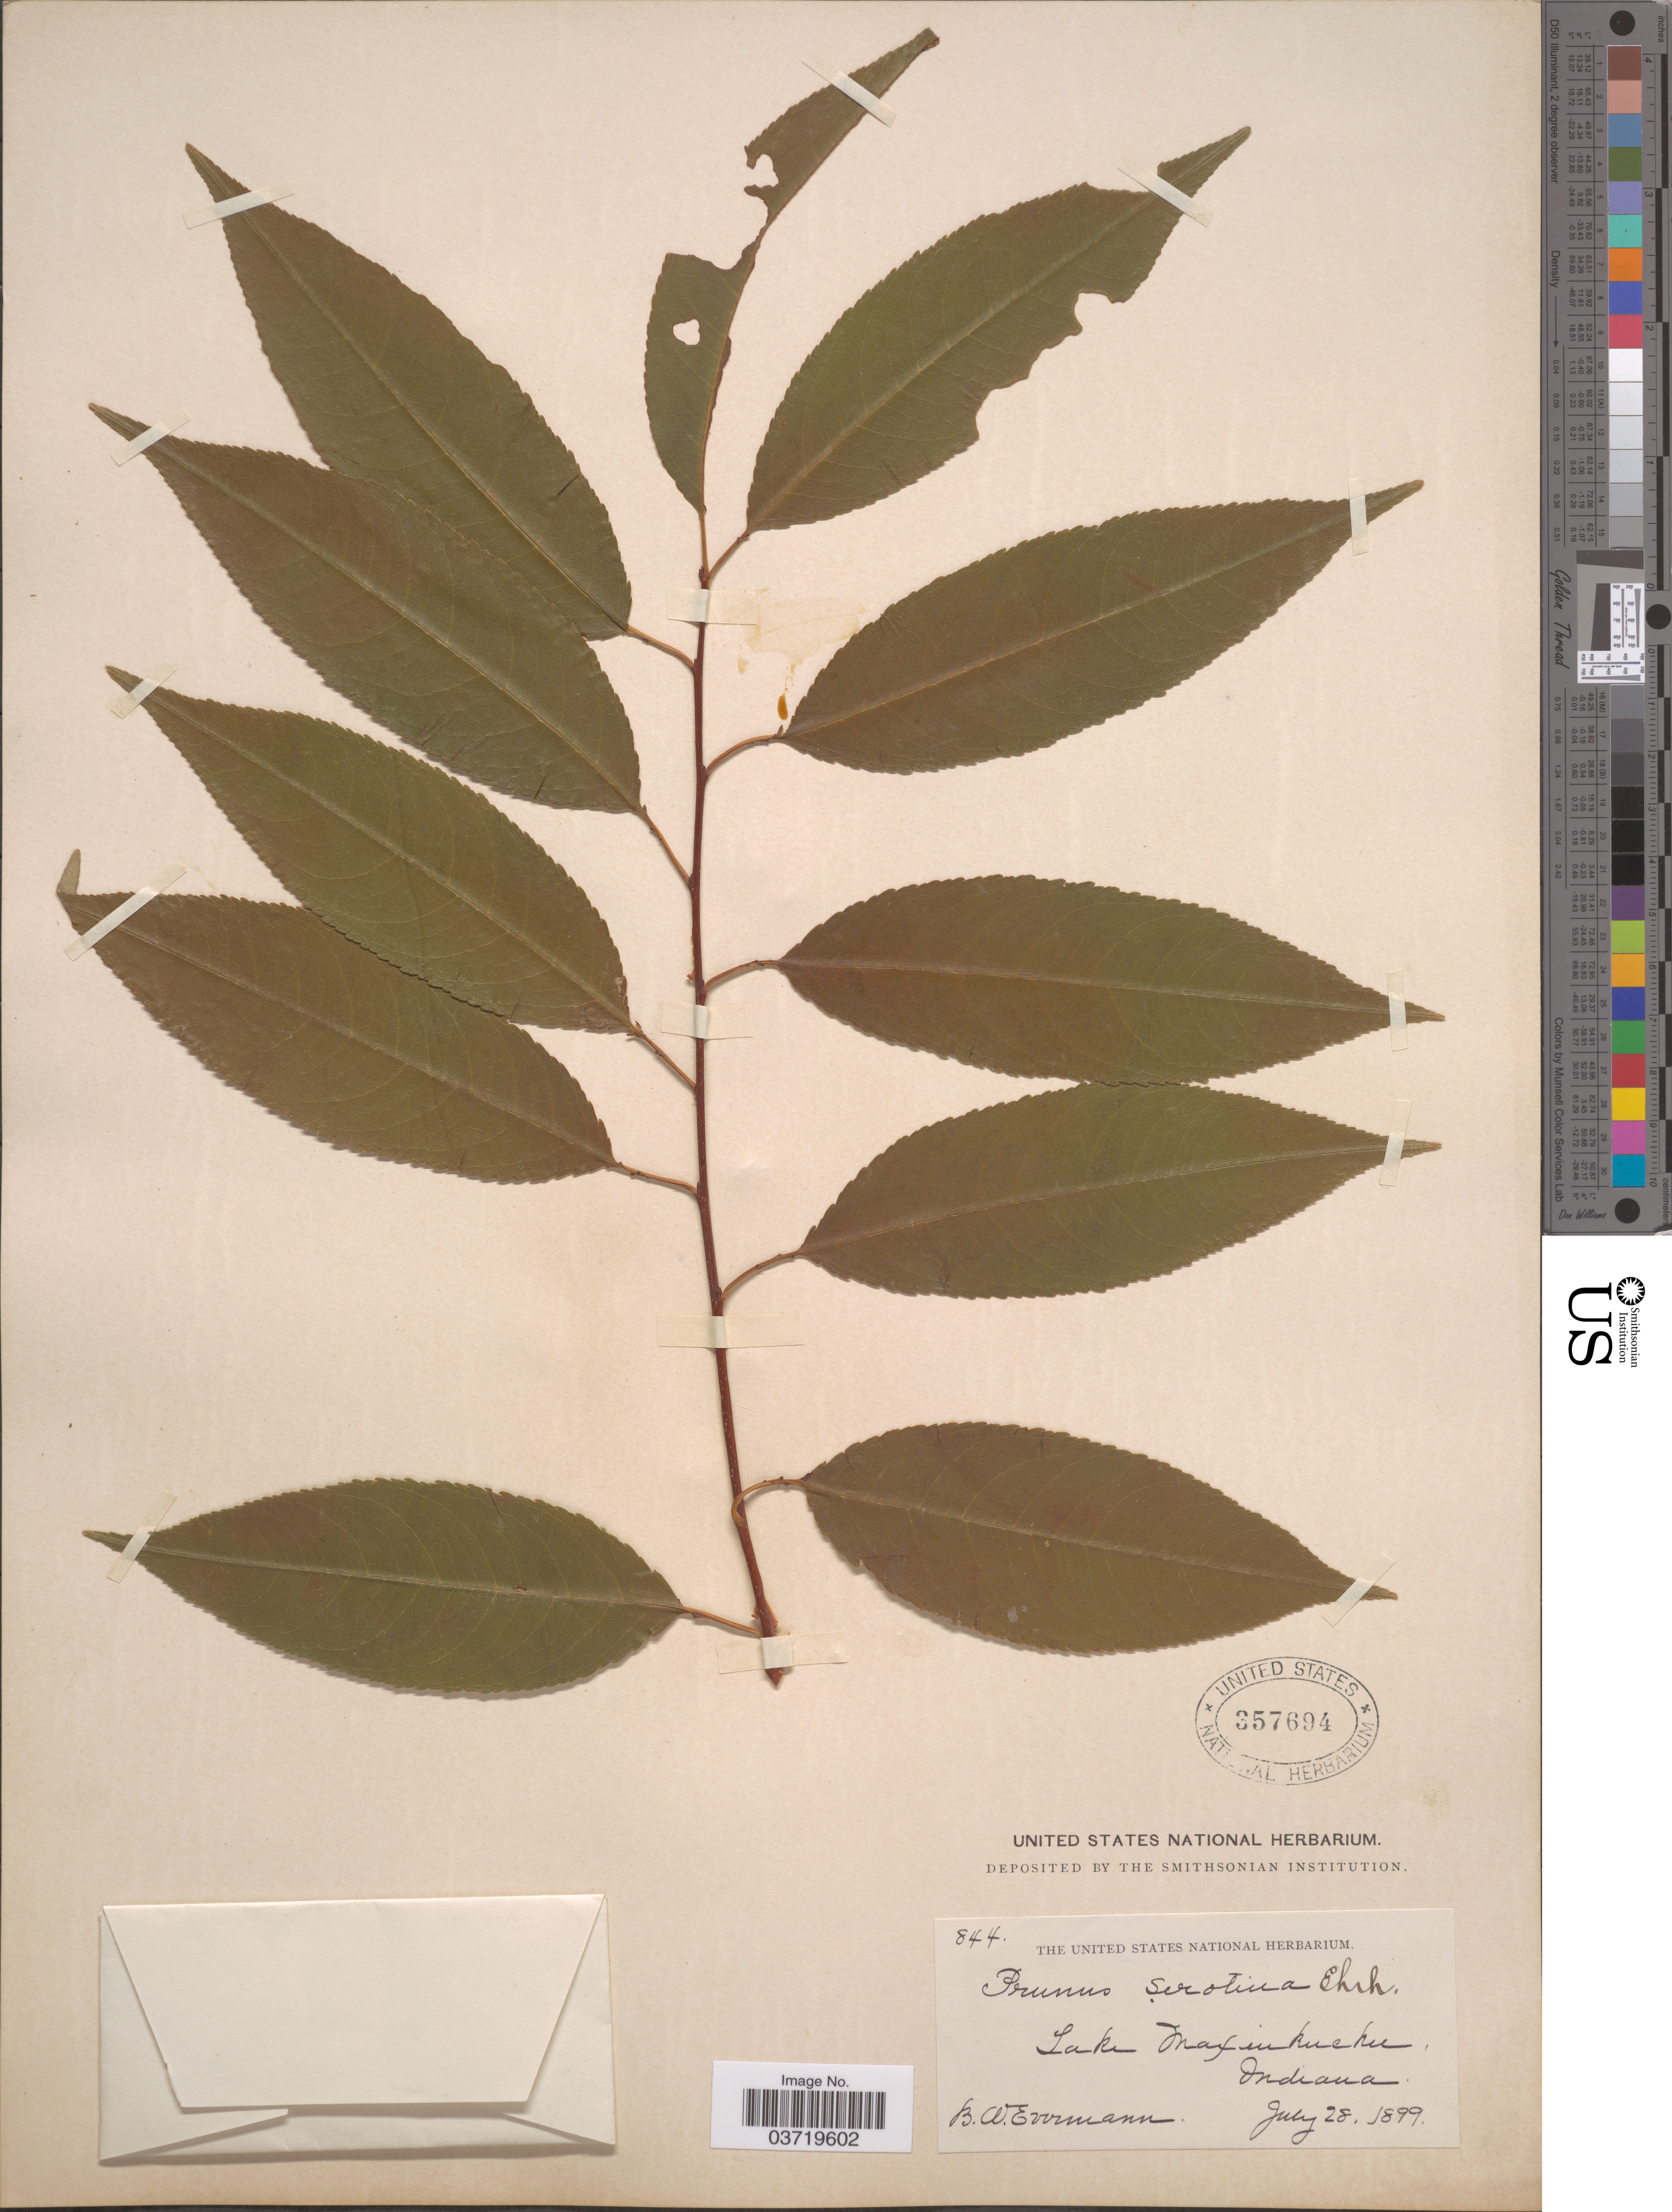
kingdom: Plantae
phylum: Tracheophyta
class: Magnoliopsida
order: Rosales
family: Rosaceae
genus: Prunus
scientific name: Prunus serotina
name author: Ehrh.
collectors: B. W. Evermann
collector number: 844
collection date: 1899-07-28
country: United States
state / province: Indiana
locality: Lake Maxinkuckee.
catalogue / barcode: US 357694